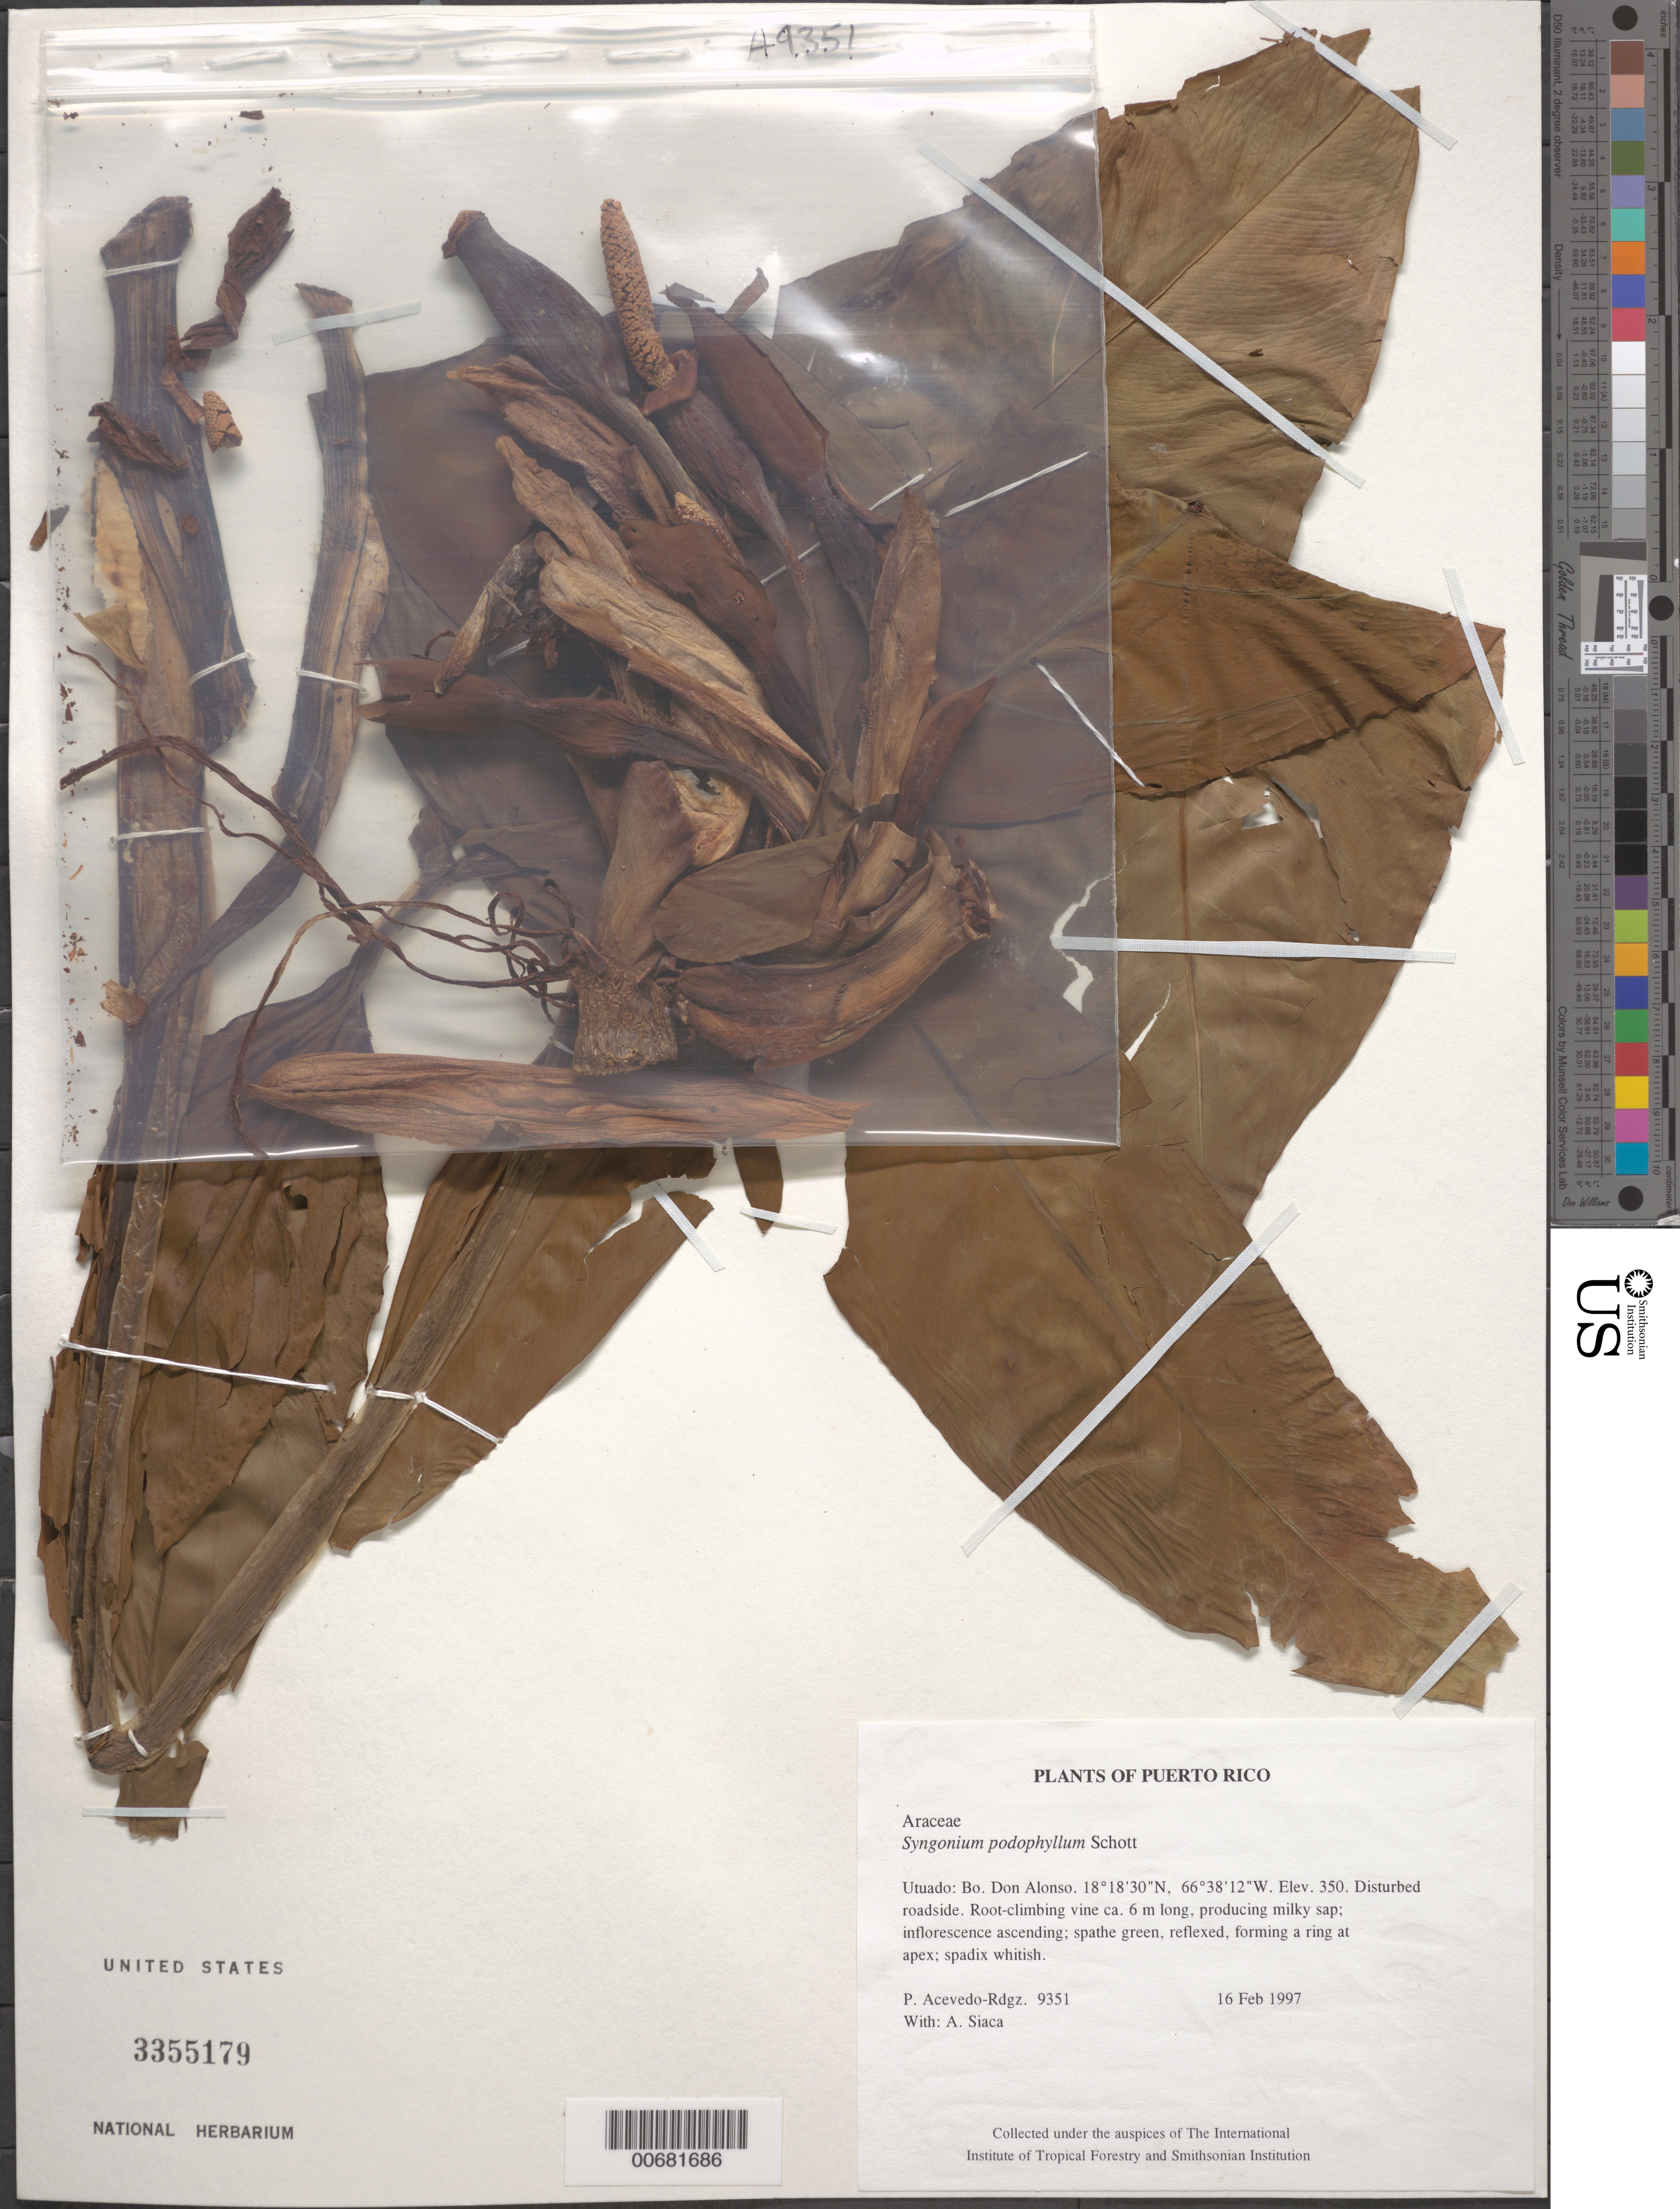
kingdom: Plantae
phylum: Tracheophyta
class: Liliopsida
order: Alismatales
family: Araceae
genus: Syngonium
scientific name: Syngonium podophyllum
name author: Schott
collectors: P. Acevedo-Rodr. & A. Siaca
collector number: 9351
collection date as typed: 16 Feb 1997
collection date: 1997-02-16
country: Puerto Rico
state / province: Utuado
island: Puerto Rico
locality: Utuado: Bo. Don Alonso.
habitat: Disturbed roadside.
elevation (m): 350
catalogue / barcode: US 3355179